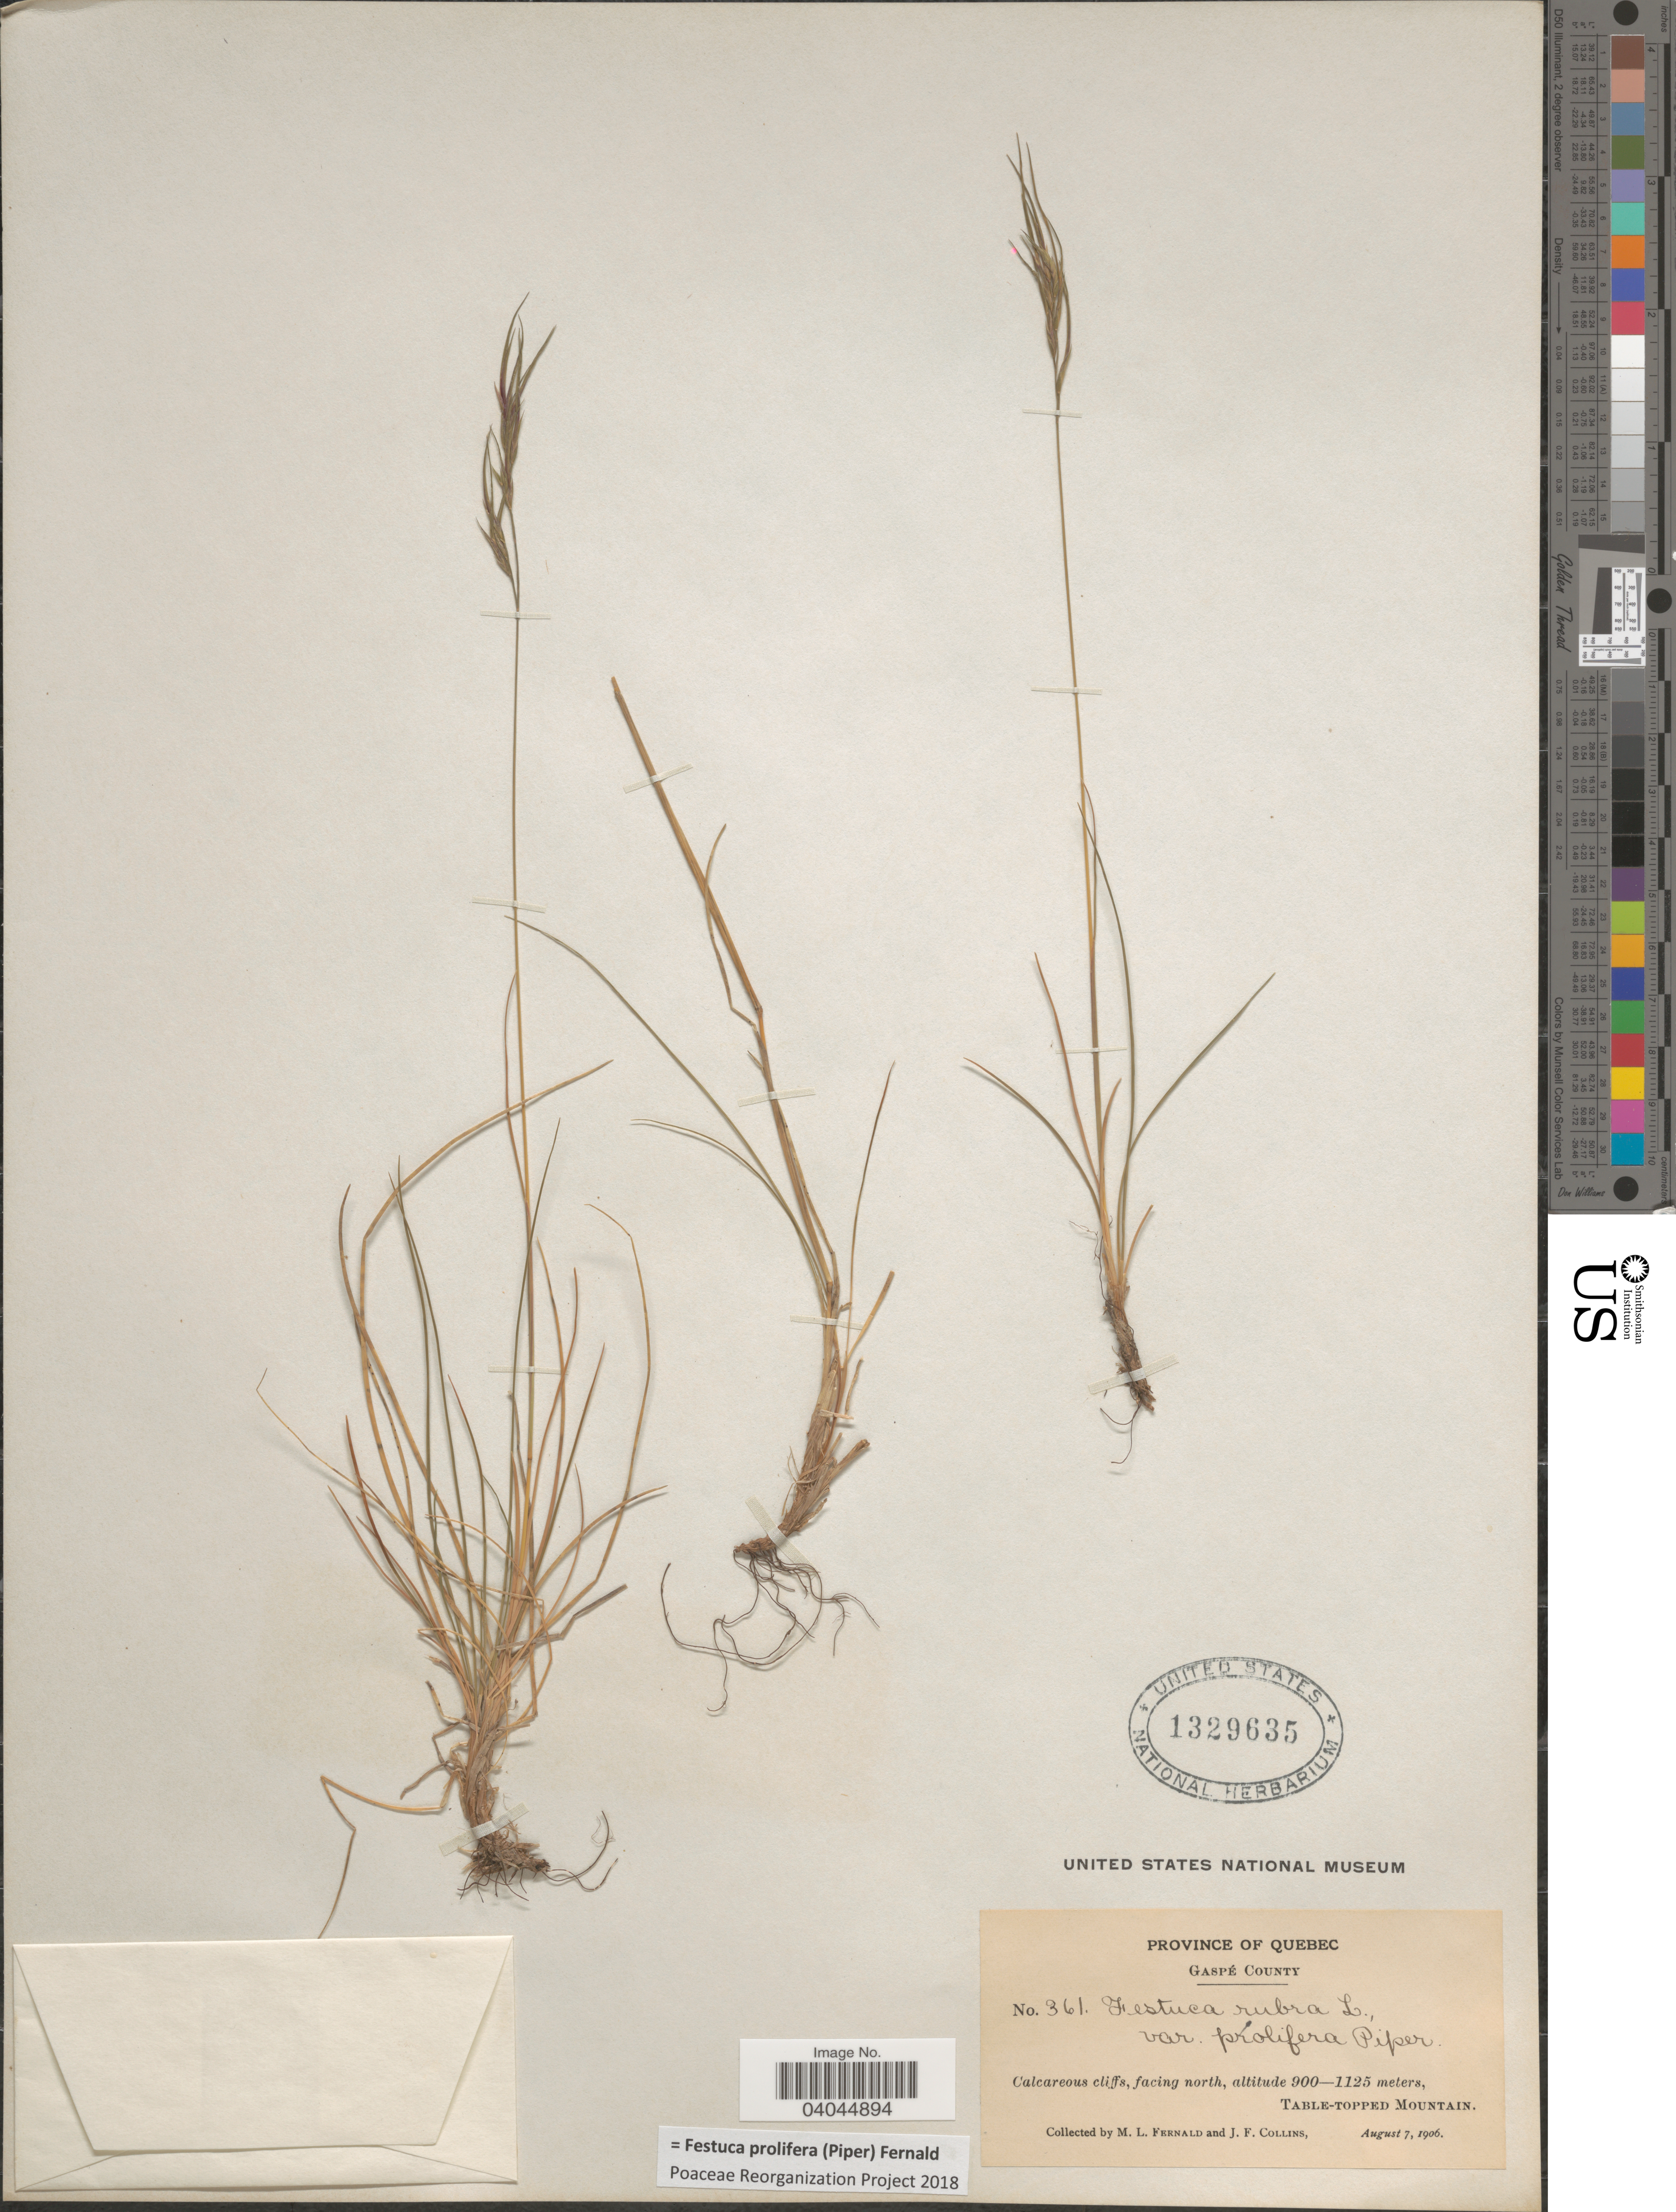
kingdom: Plantae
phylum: Tracheophyta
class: Liliopsida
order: Poales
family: Poaceae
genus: Festuca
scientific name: Festuca prolifera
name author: (Piper) Fernald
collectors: M. L. Fernald & J. Collins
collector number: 361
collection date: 1906-08-07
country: Canada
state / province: Quebec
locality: Gaspé County. Calcareous cliffs, facing north, Table-Topped Mountain.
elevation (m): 900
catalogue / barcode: US 1329635